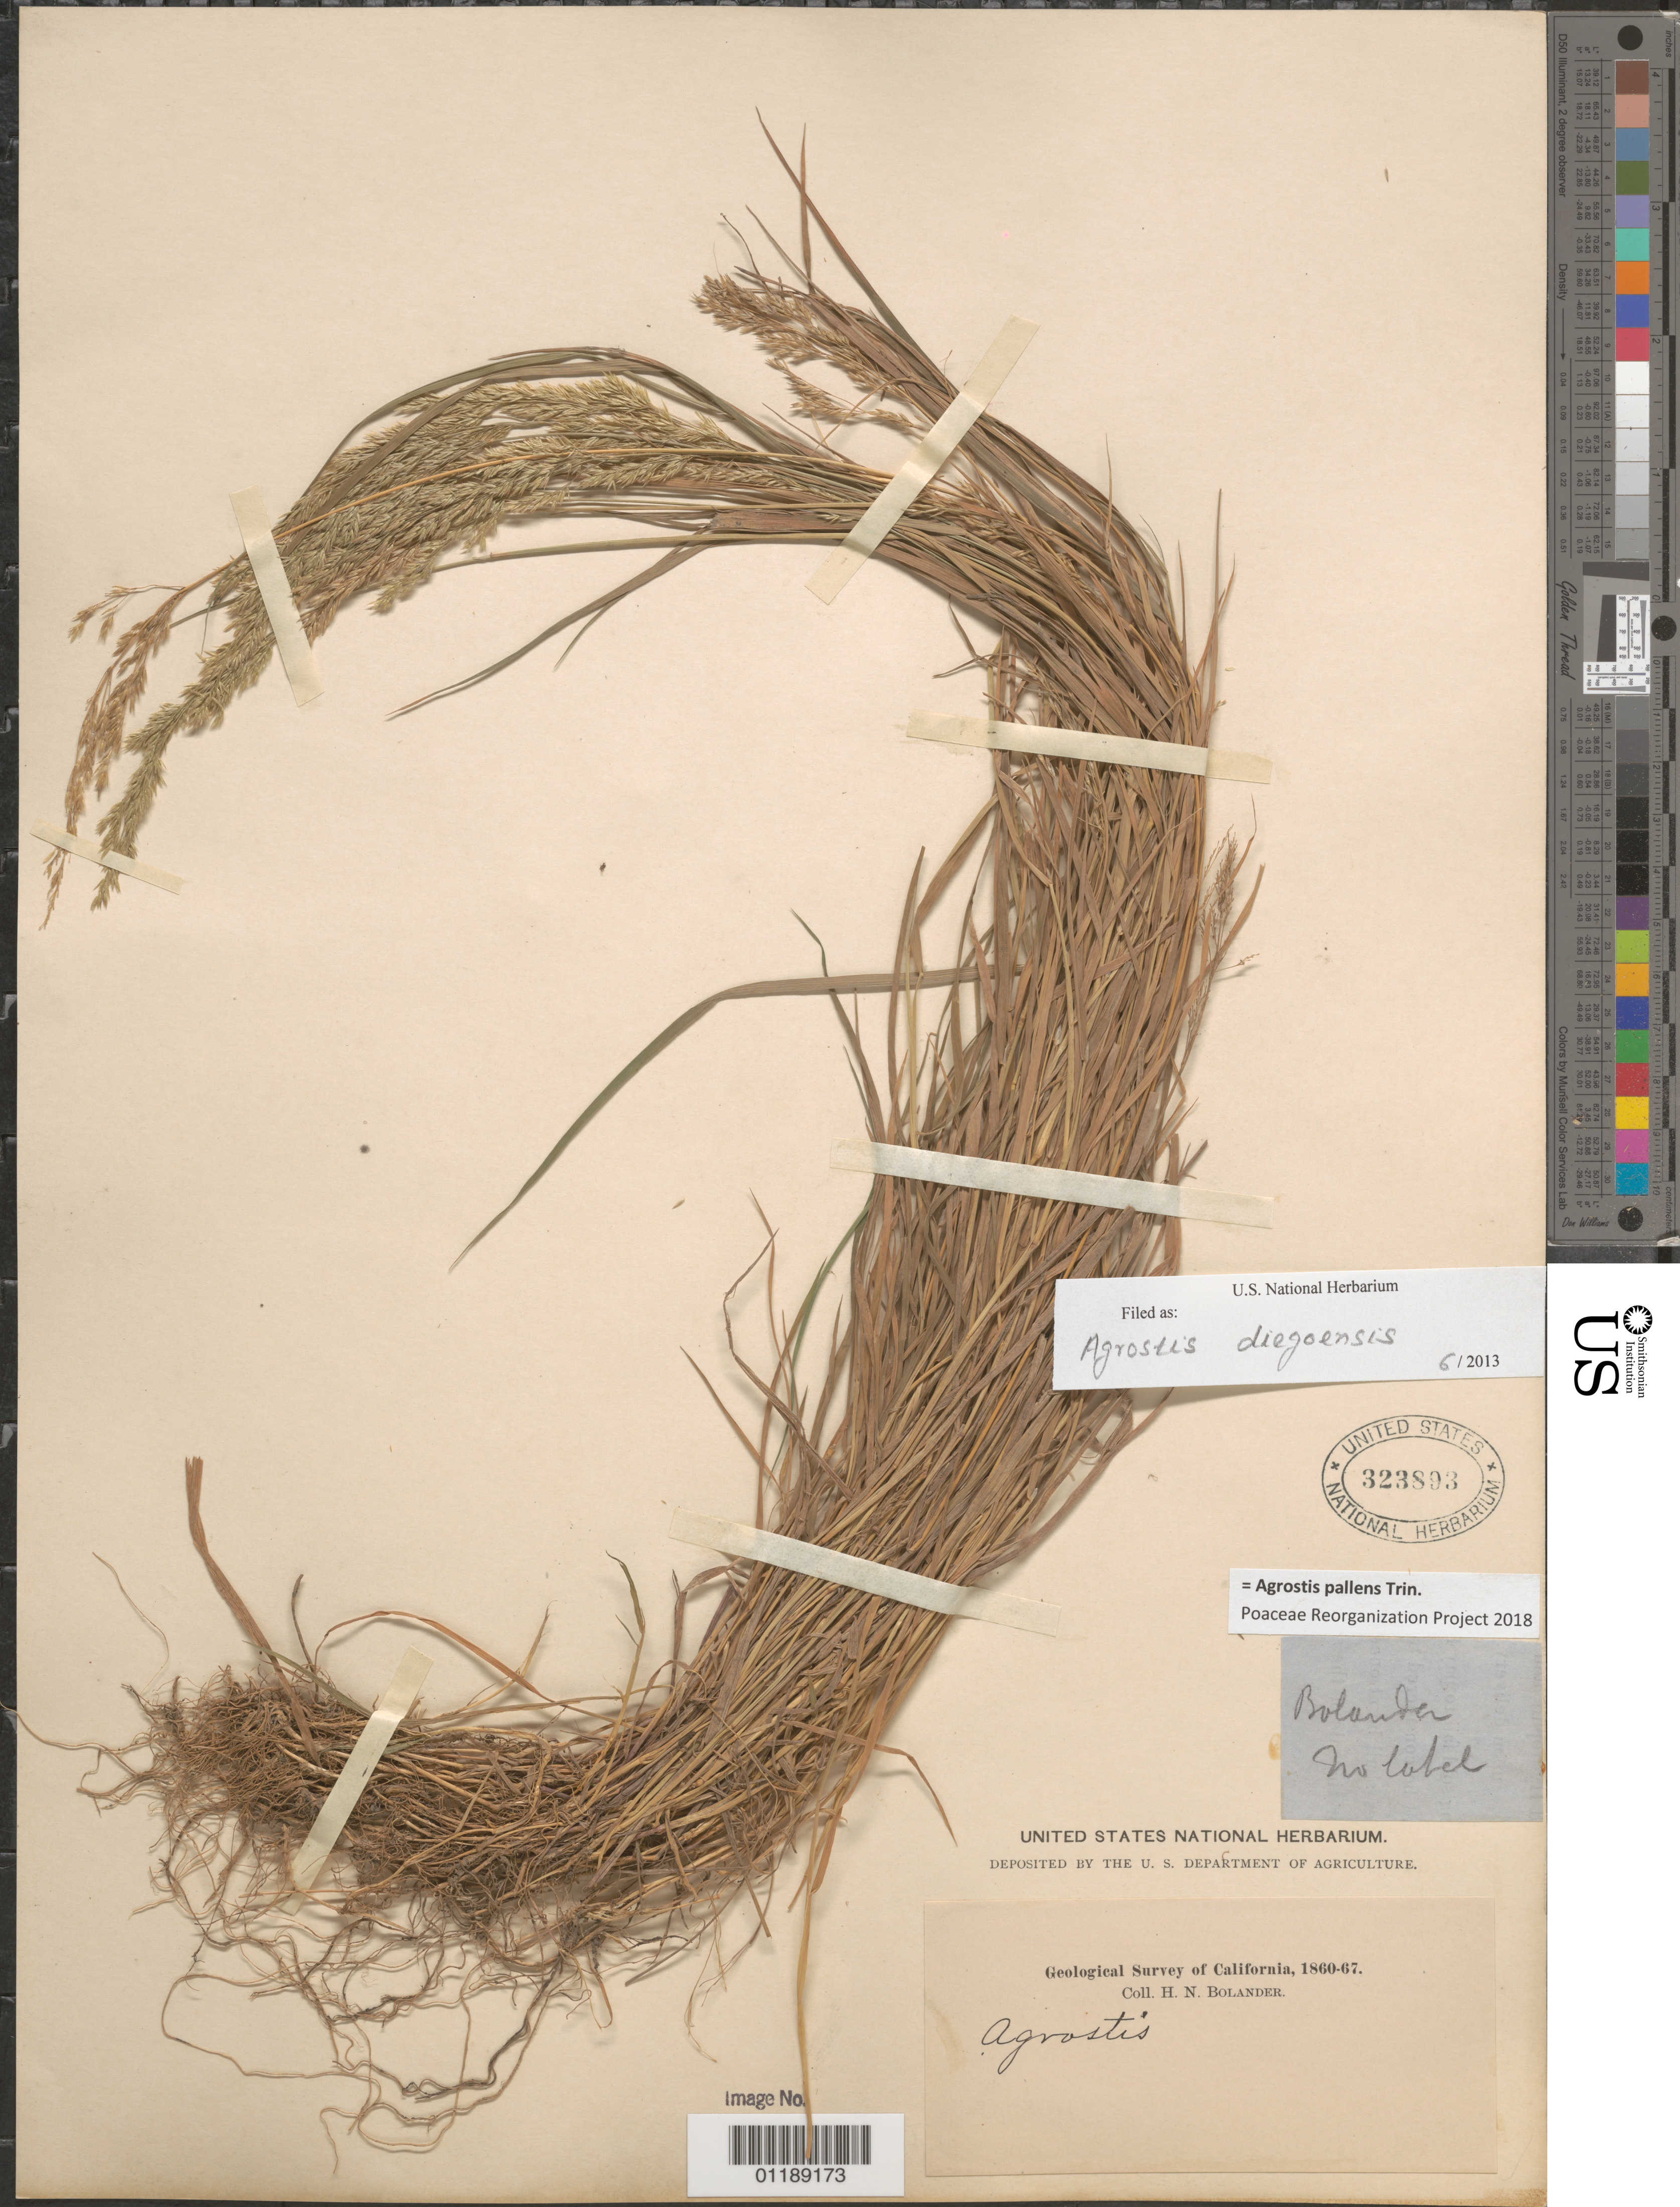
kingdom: Plantae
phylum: Tracheophyta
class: Liliopsida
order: Poales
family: Poaceae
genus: Agrostis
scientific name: Agrostis pallens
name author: Trin.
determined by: Poaceae Reorganization Project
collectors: H. Bolander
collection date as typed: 1860 to -- -- 1867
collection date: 1860/1867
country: United States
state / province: California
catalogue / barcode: US 323893